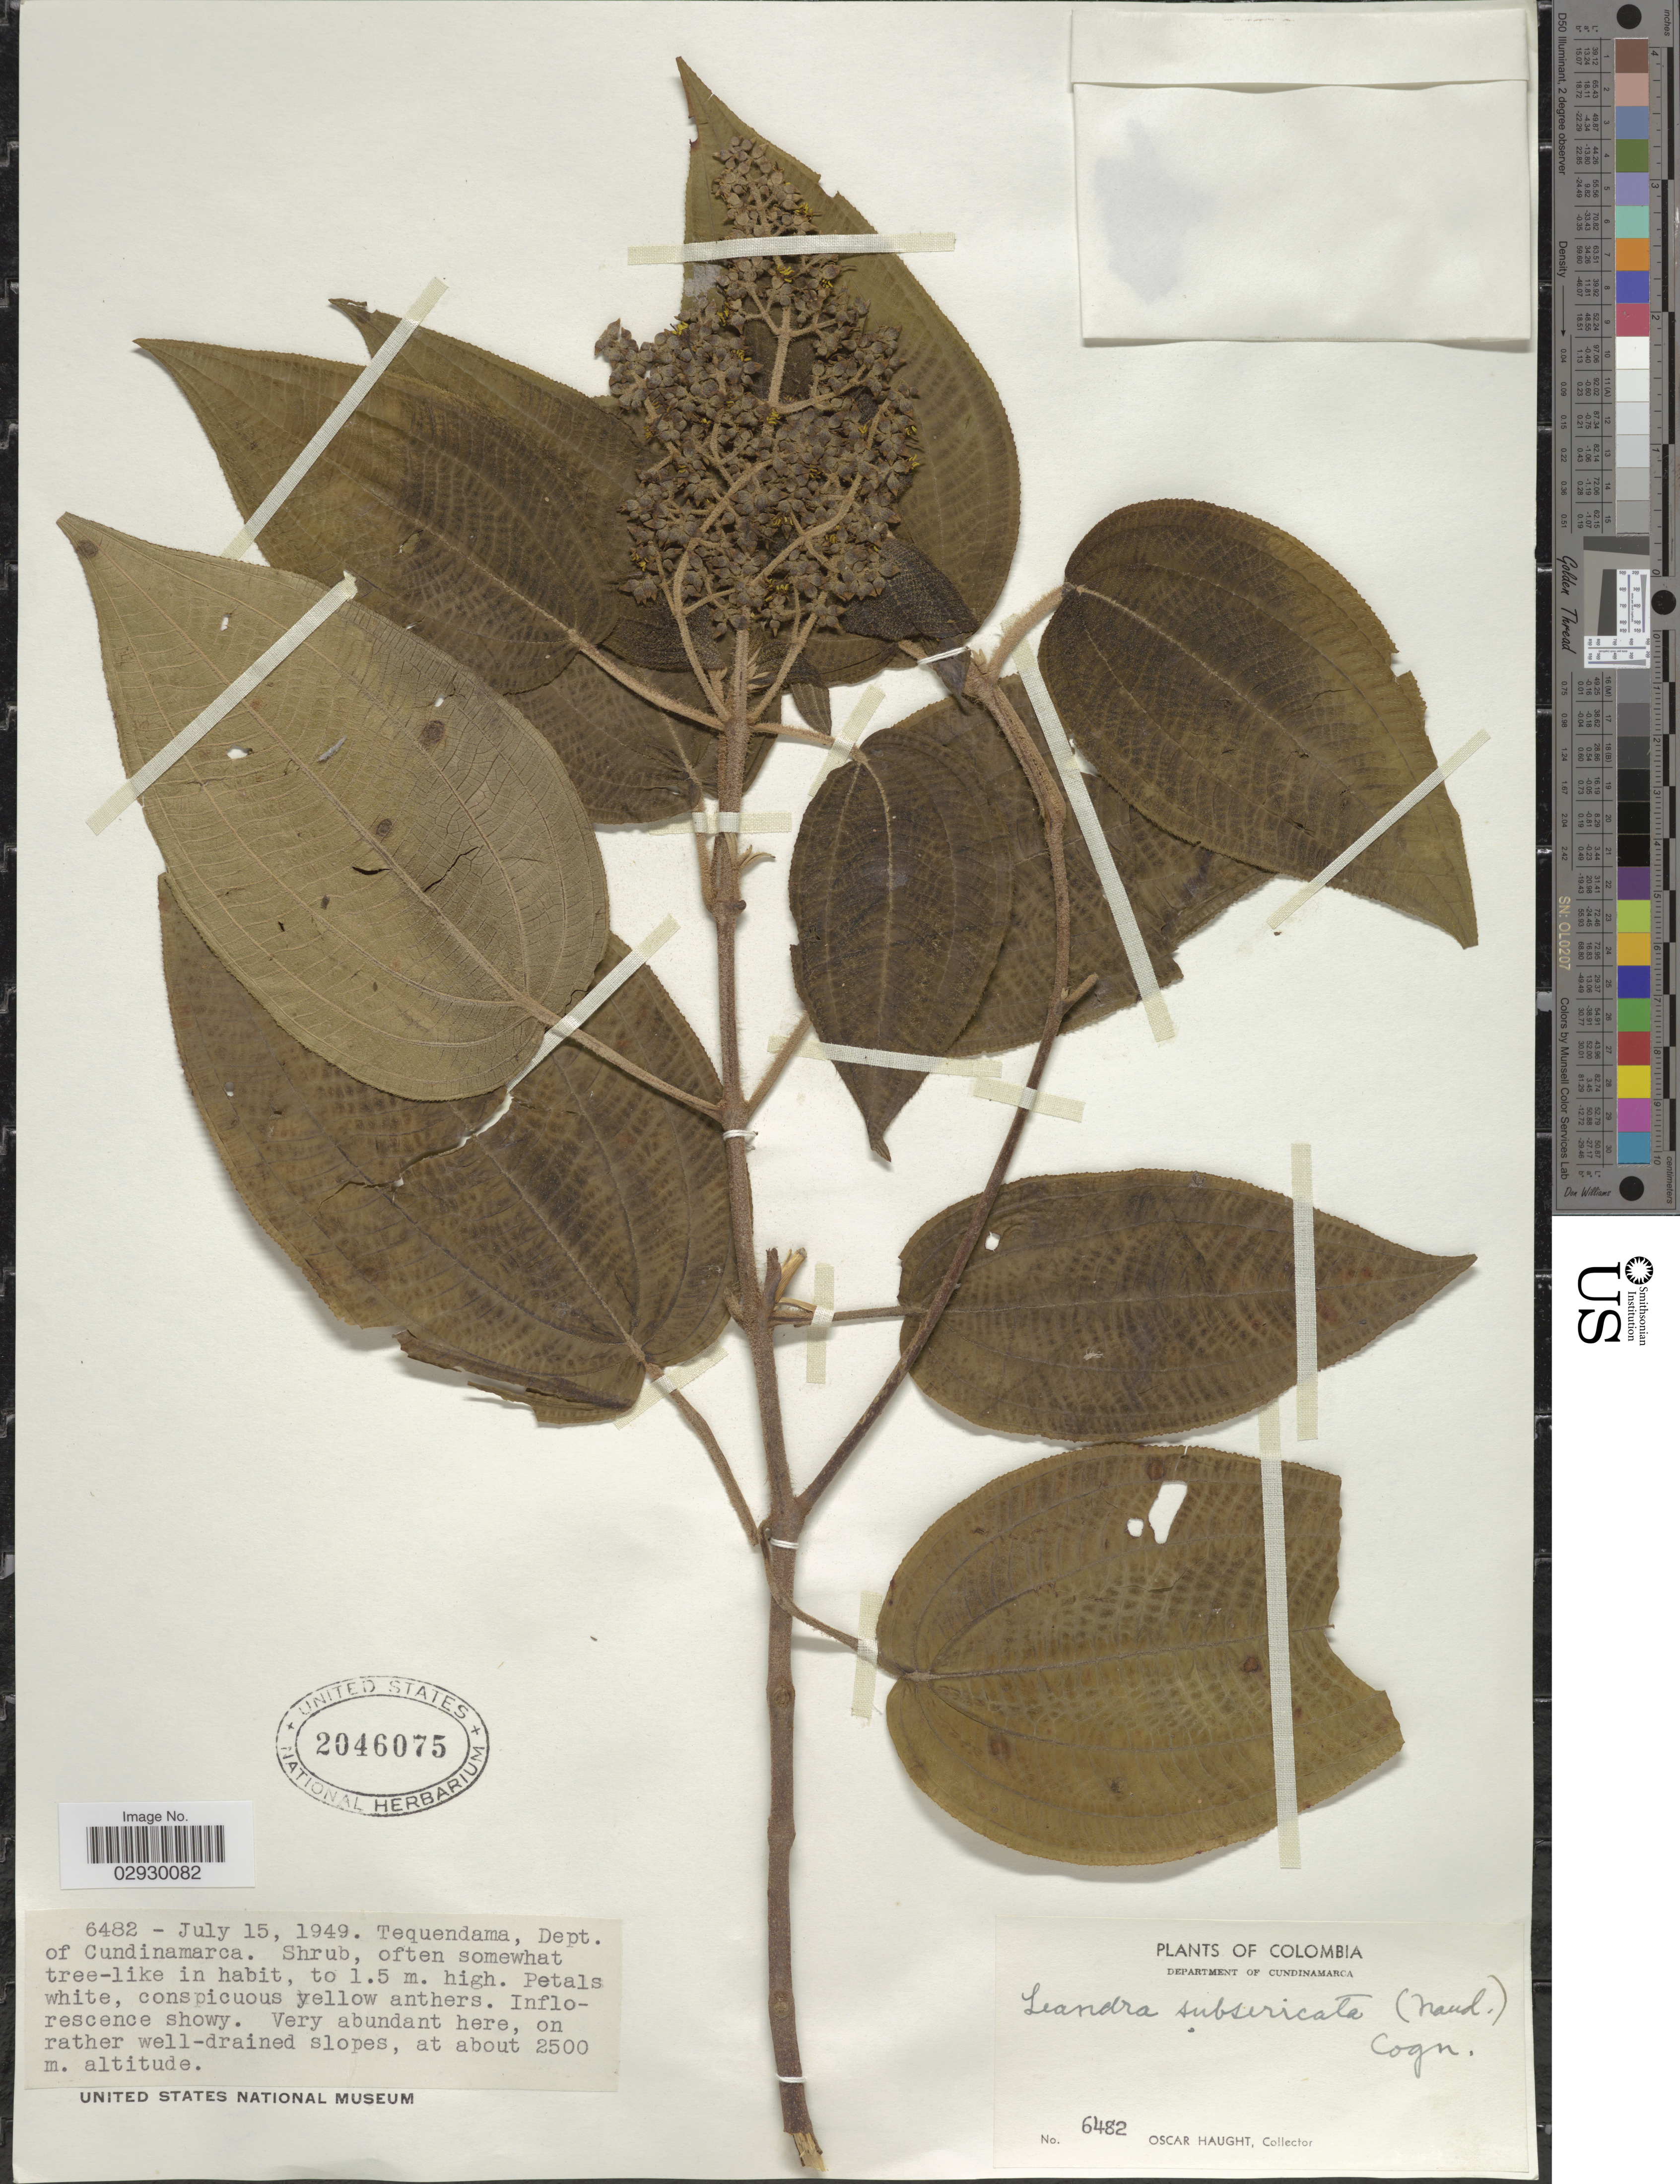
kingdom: Plantae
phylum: Tracheophyta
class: Magnoliopsida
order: Myrtales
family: Melastomataceae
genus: Leandra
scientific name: Leandra subseriata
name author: (Naudin) Cogn.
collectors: O. L. Haught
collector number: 6482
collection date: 1949-07-15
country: Colombia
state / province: Cundinamarca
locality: Tequendama, Dept. of Cundinamarca.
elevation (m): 2500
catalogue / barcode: US 2046075